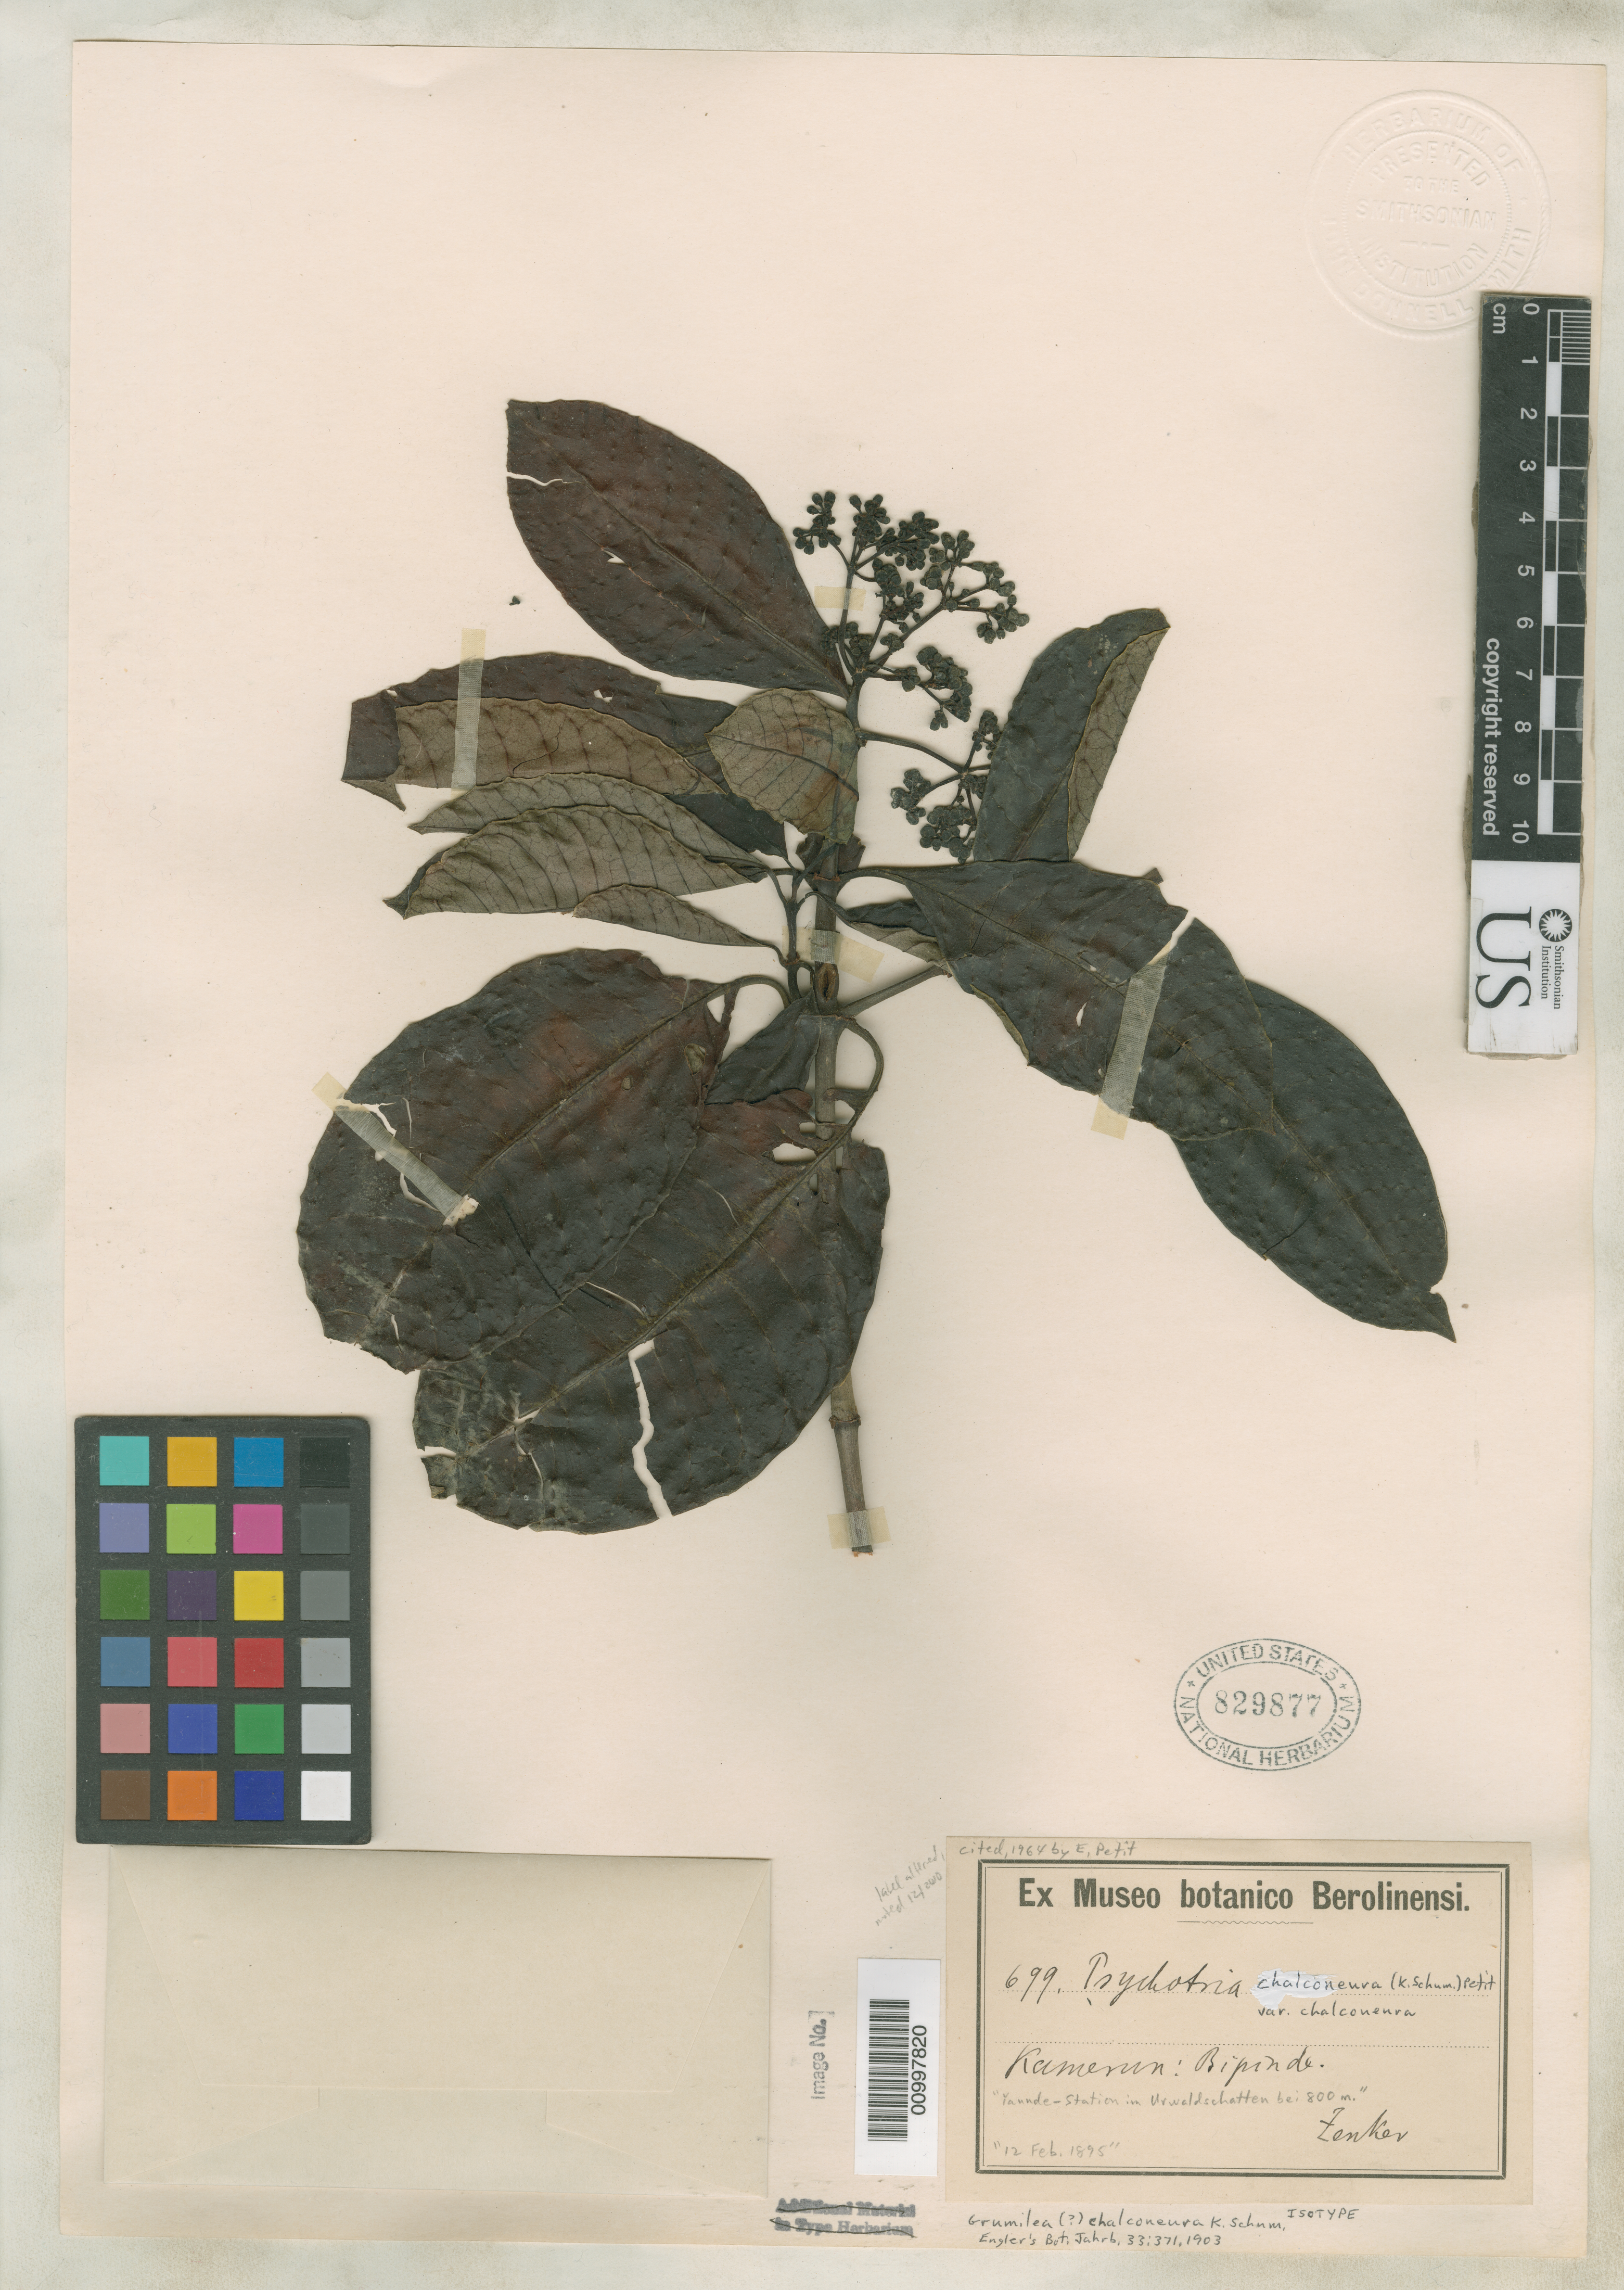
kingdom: Plantae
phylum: Tracheophyta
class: Magnoliopsida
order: Gentianales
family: Rubiaceae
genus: Grumilea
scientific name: Grumilea chalconeura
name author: K. Schum.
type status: Isotype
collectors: G. A. Zenker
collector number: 699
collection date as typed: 12 Feb 1895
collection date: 1895-02-12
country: Cameroon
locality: Kamerun: Bipinde. [Added to label: Yaunde-Station in Urwaldeschatten bei 800 m.]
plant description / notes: Specimen ex John Donnell Smith herbarium.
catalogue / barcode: US 829877